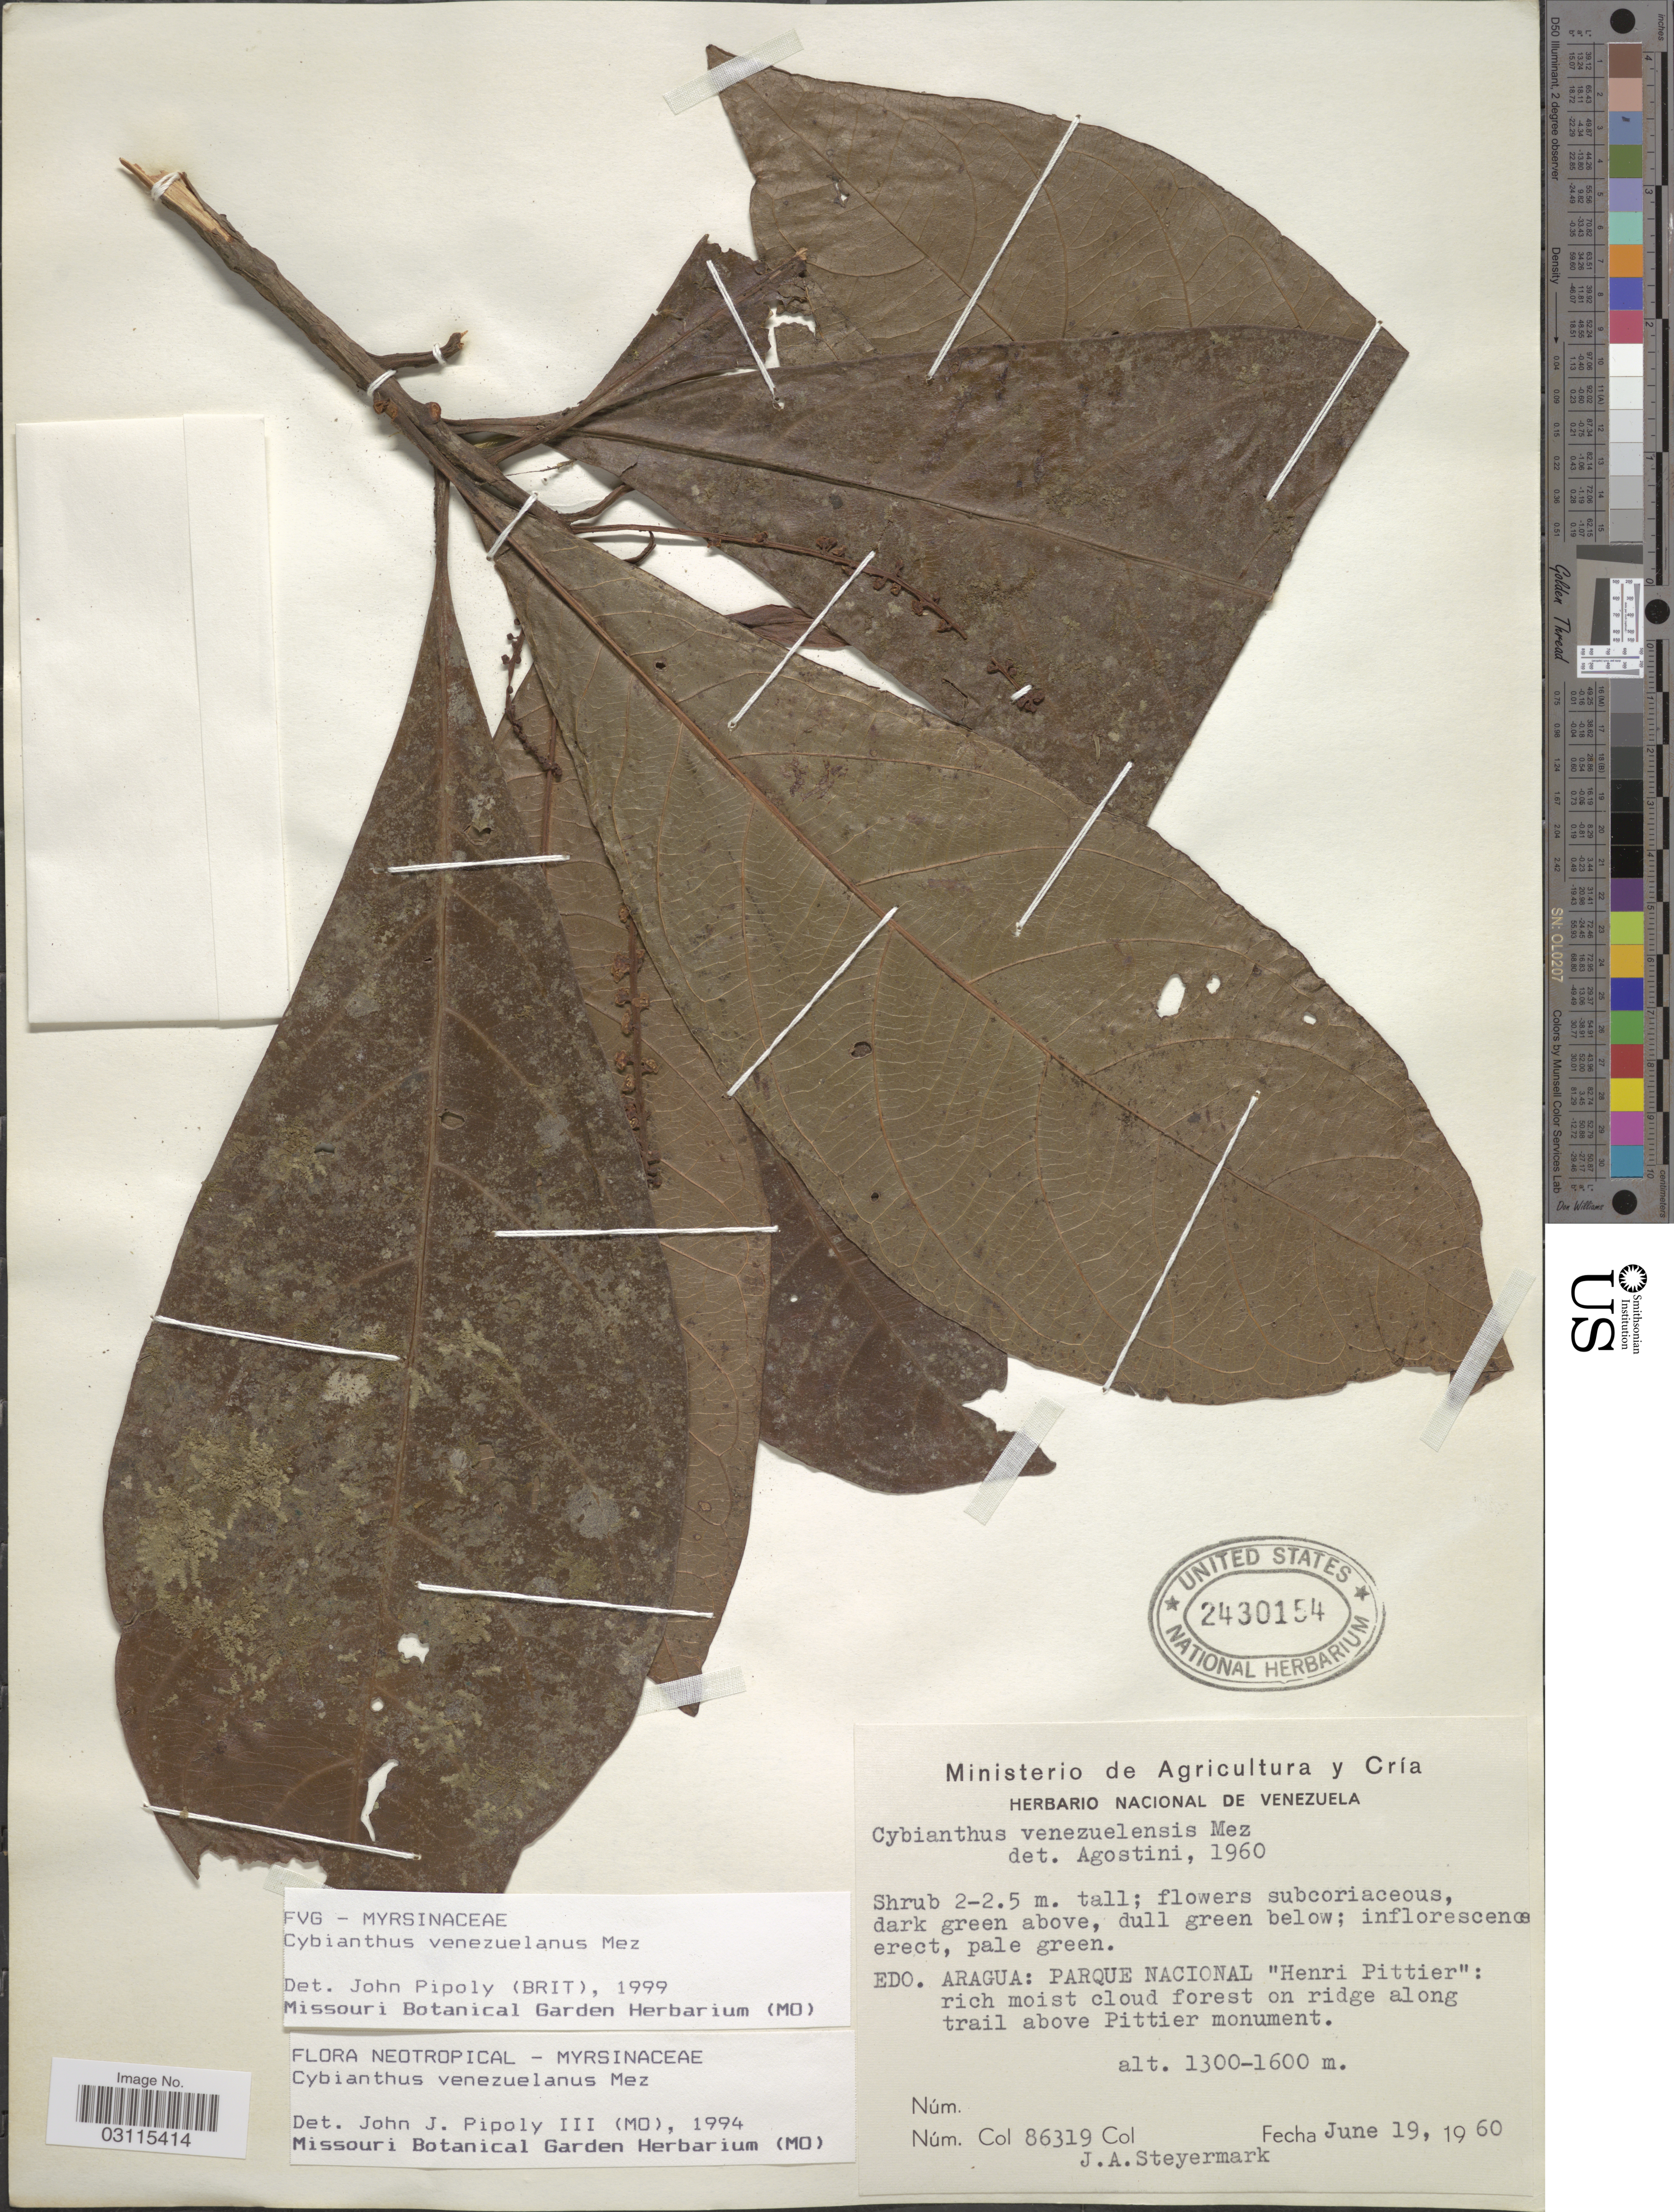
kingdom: Plantae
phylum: Tracheophyta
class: Magnoliopsida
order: Ericales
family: Primulaceae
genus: Cybianthus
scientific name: Cybianthus venezuelanus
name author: Mez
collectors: J. Steyermark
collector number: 86319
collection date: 1960-06-19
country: Venezuela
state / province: Aragua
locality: Edo. Aragua: Parque Nacional "Henri Pittier": rich moist cloud forest on ridge along trail above Pittier monument.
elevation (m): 1300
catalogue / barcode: US 2430154